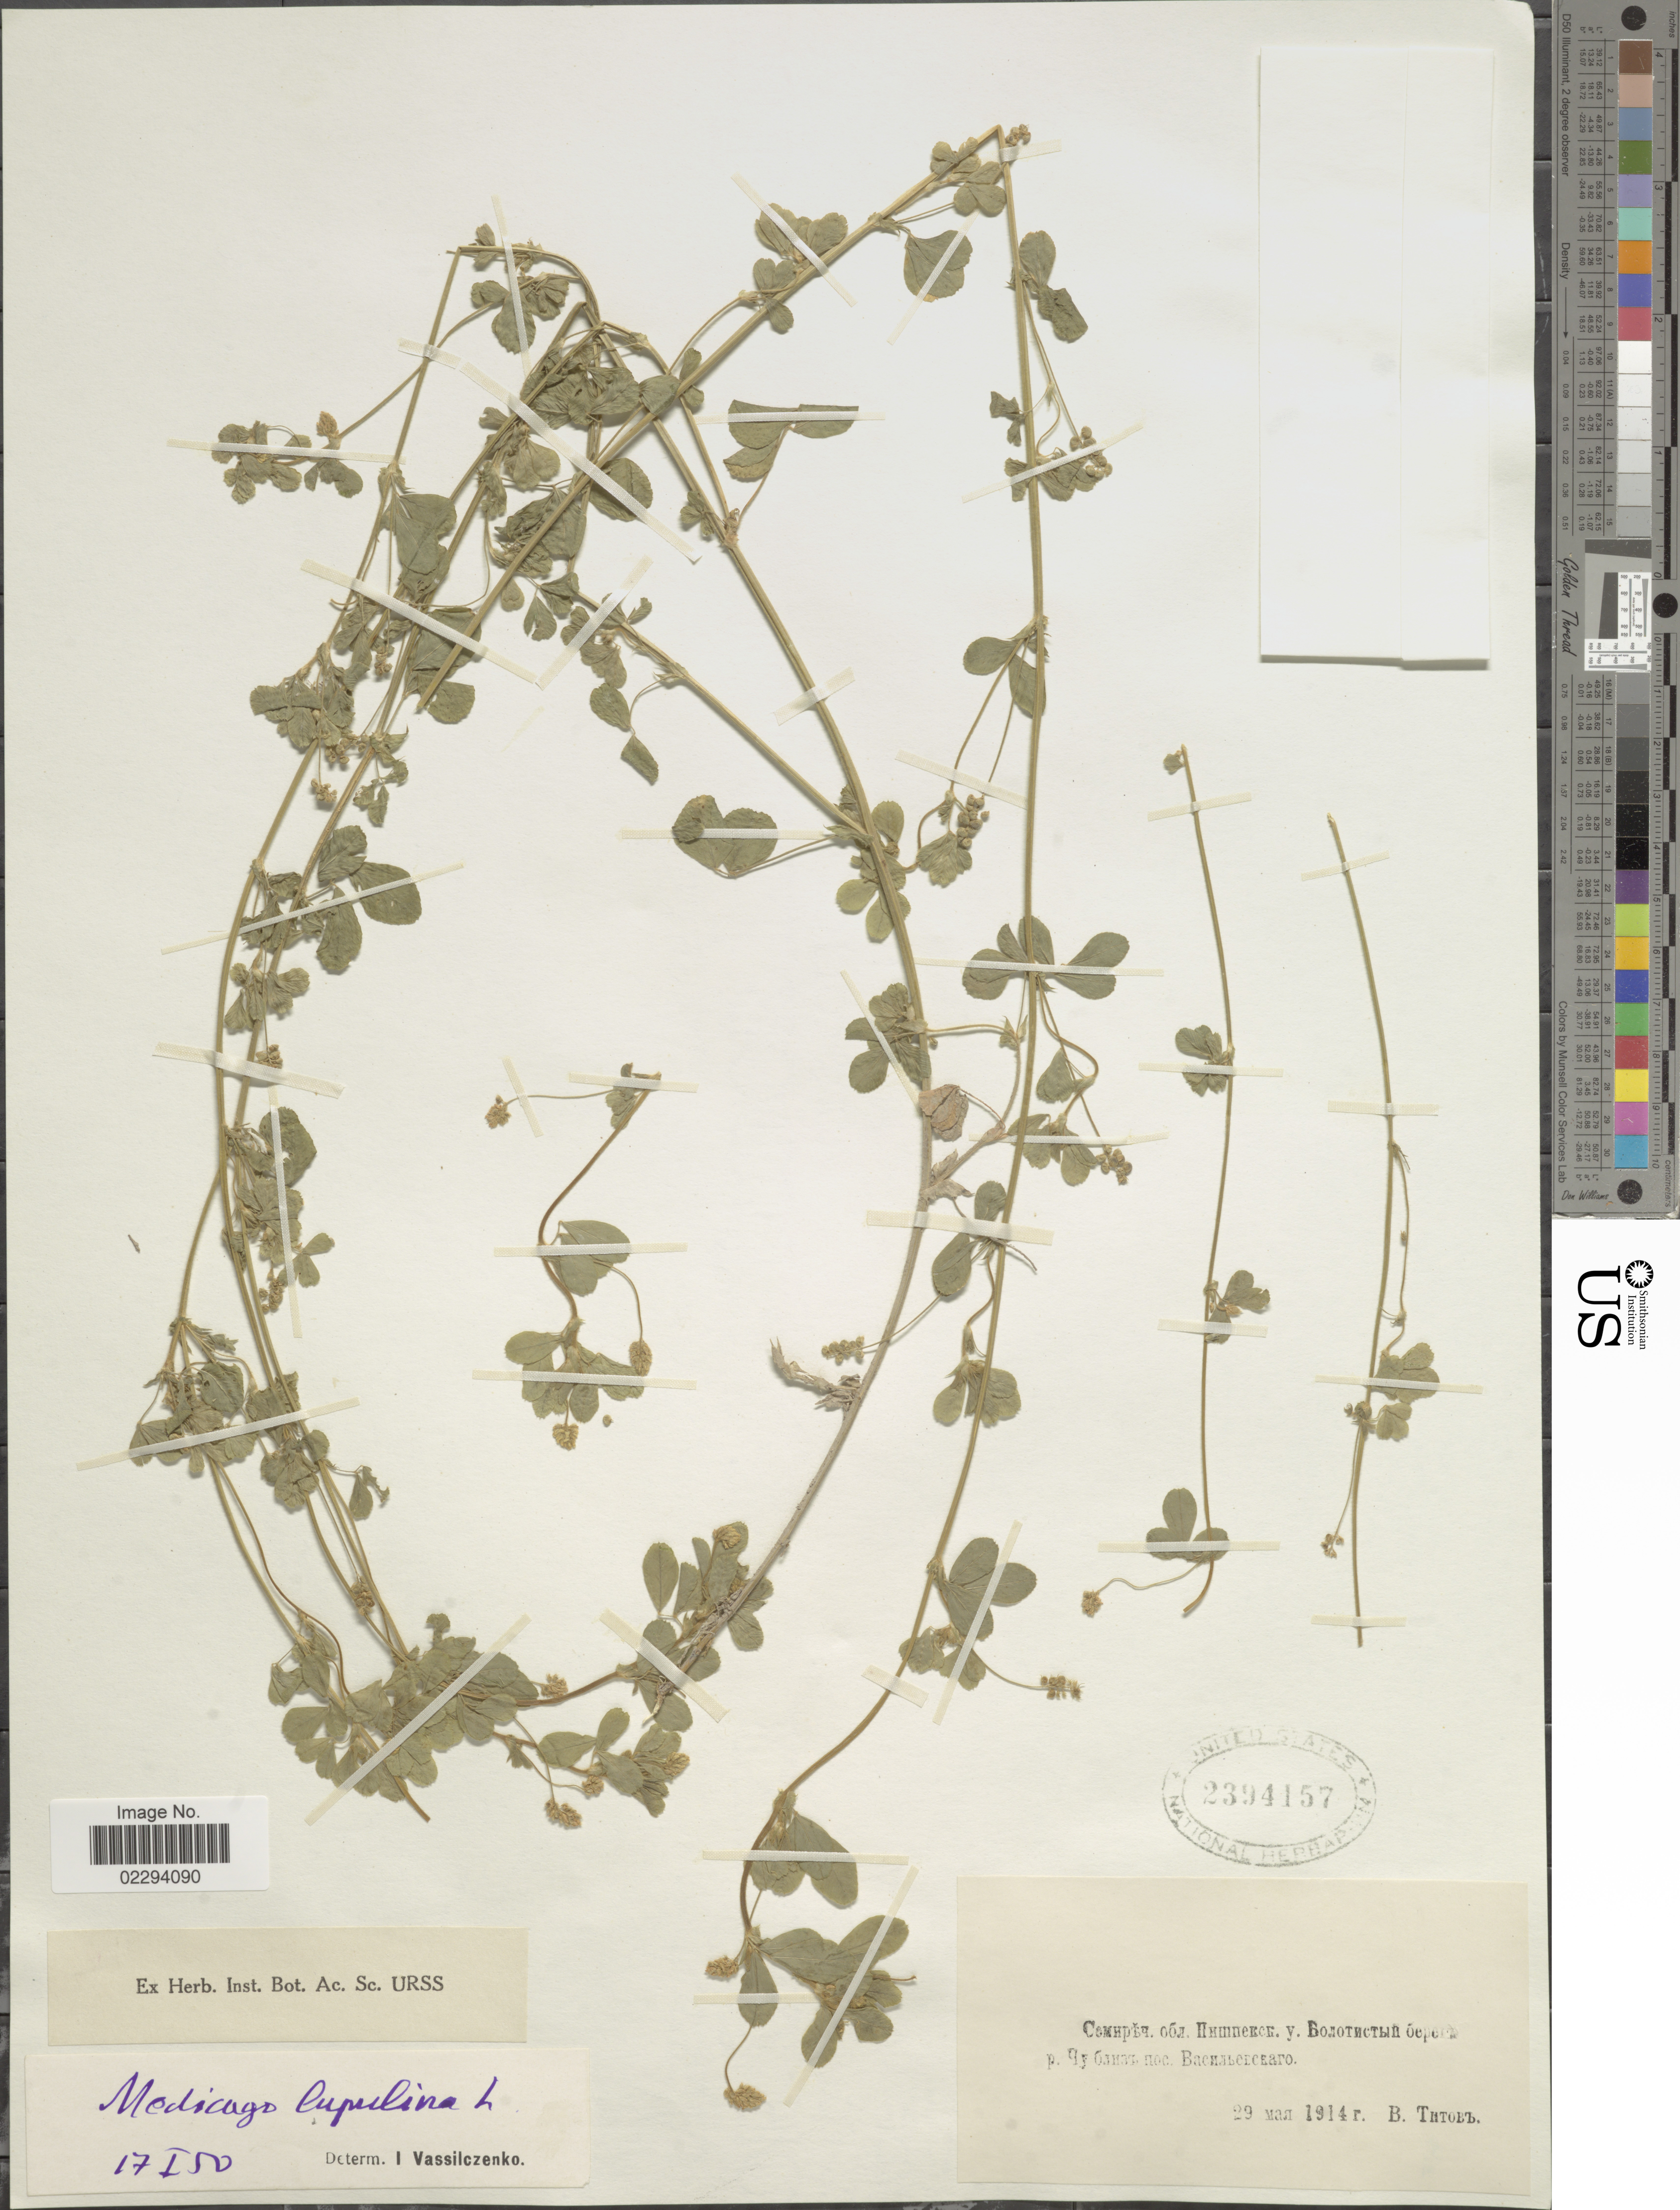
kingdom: Plantae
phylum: Tracheophyta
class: Magnoliopsida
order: Fabales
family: Fabaceae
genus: Medicago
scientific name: Medicago lupulina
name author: L.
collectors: V. Titov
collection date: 1914-03-29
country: Kyrgyzstan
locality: Bishkek, near Vasilevsky village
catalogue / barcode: US 2394157